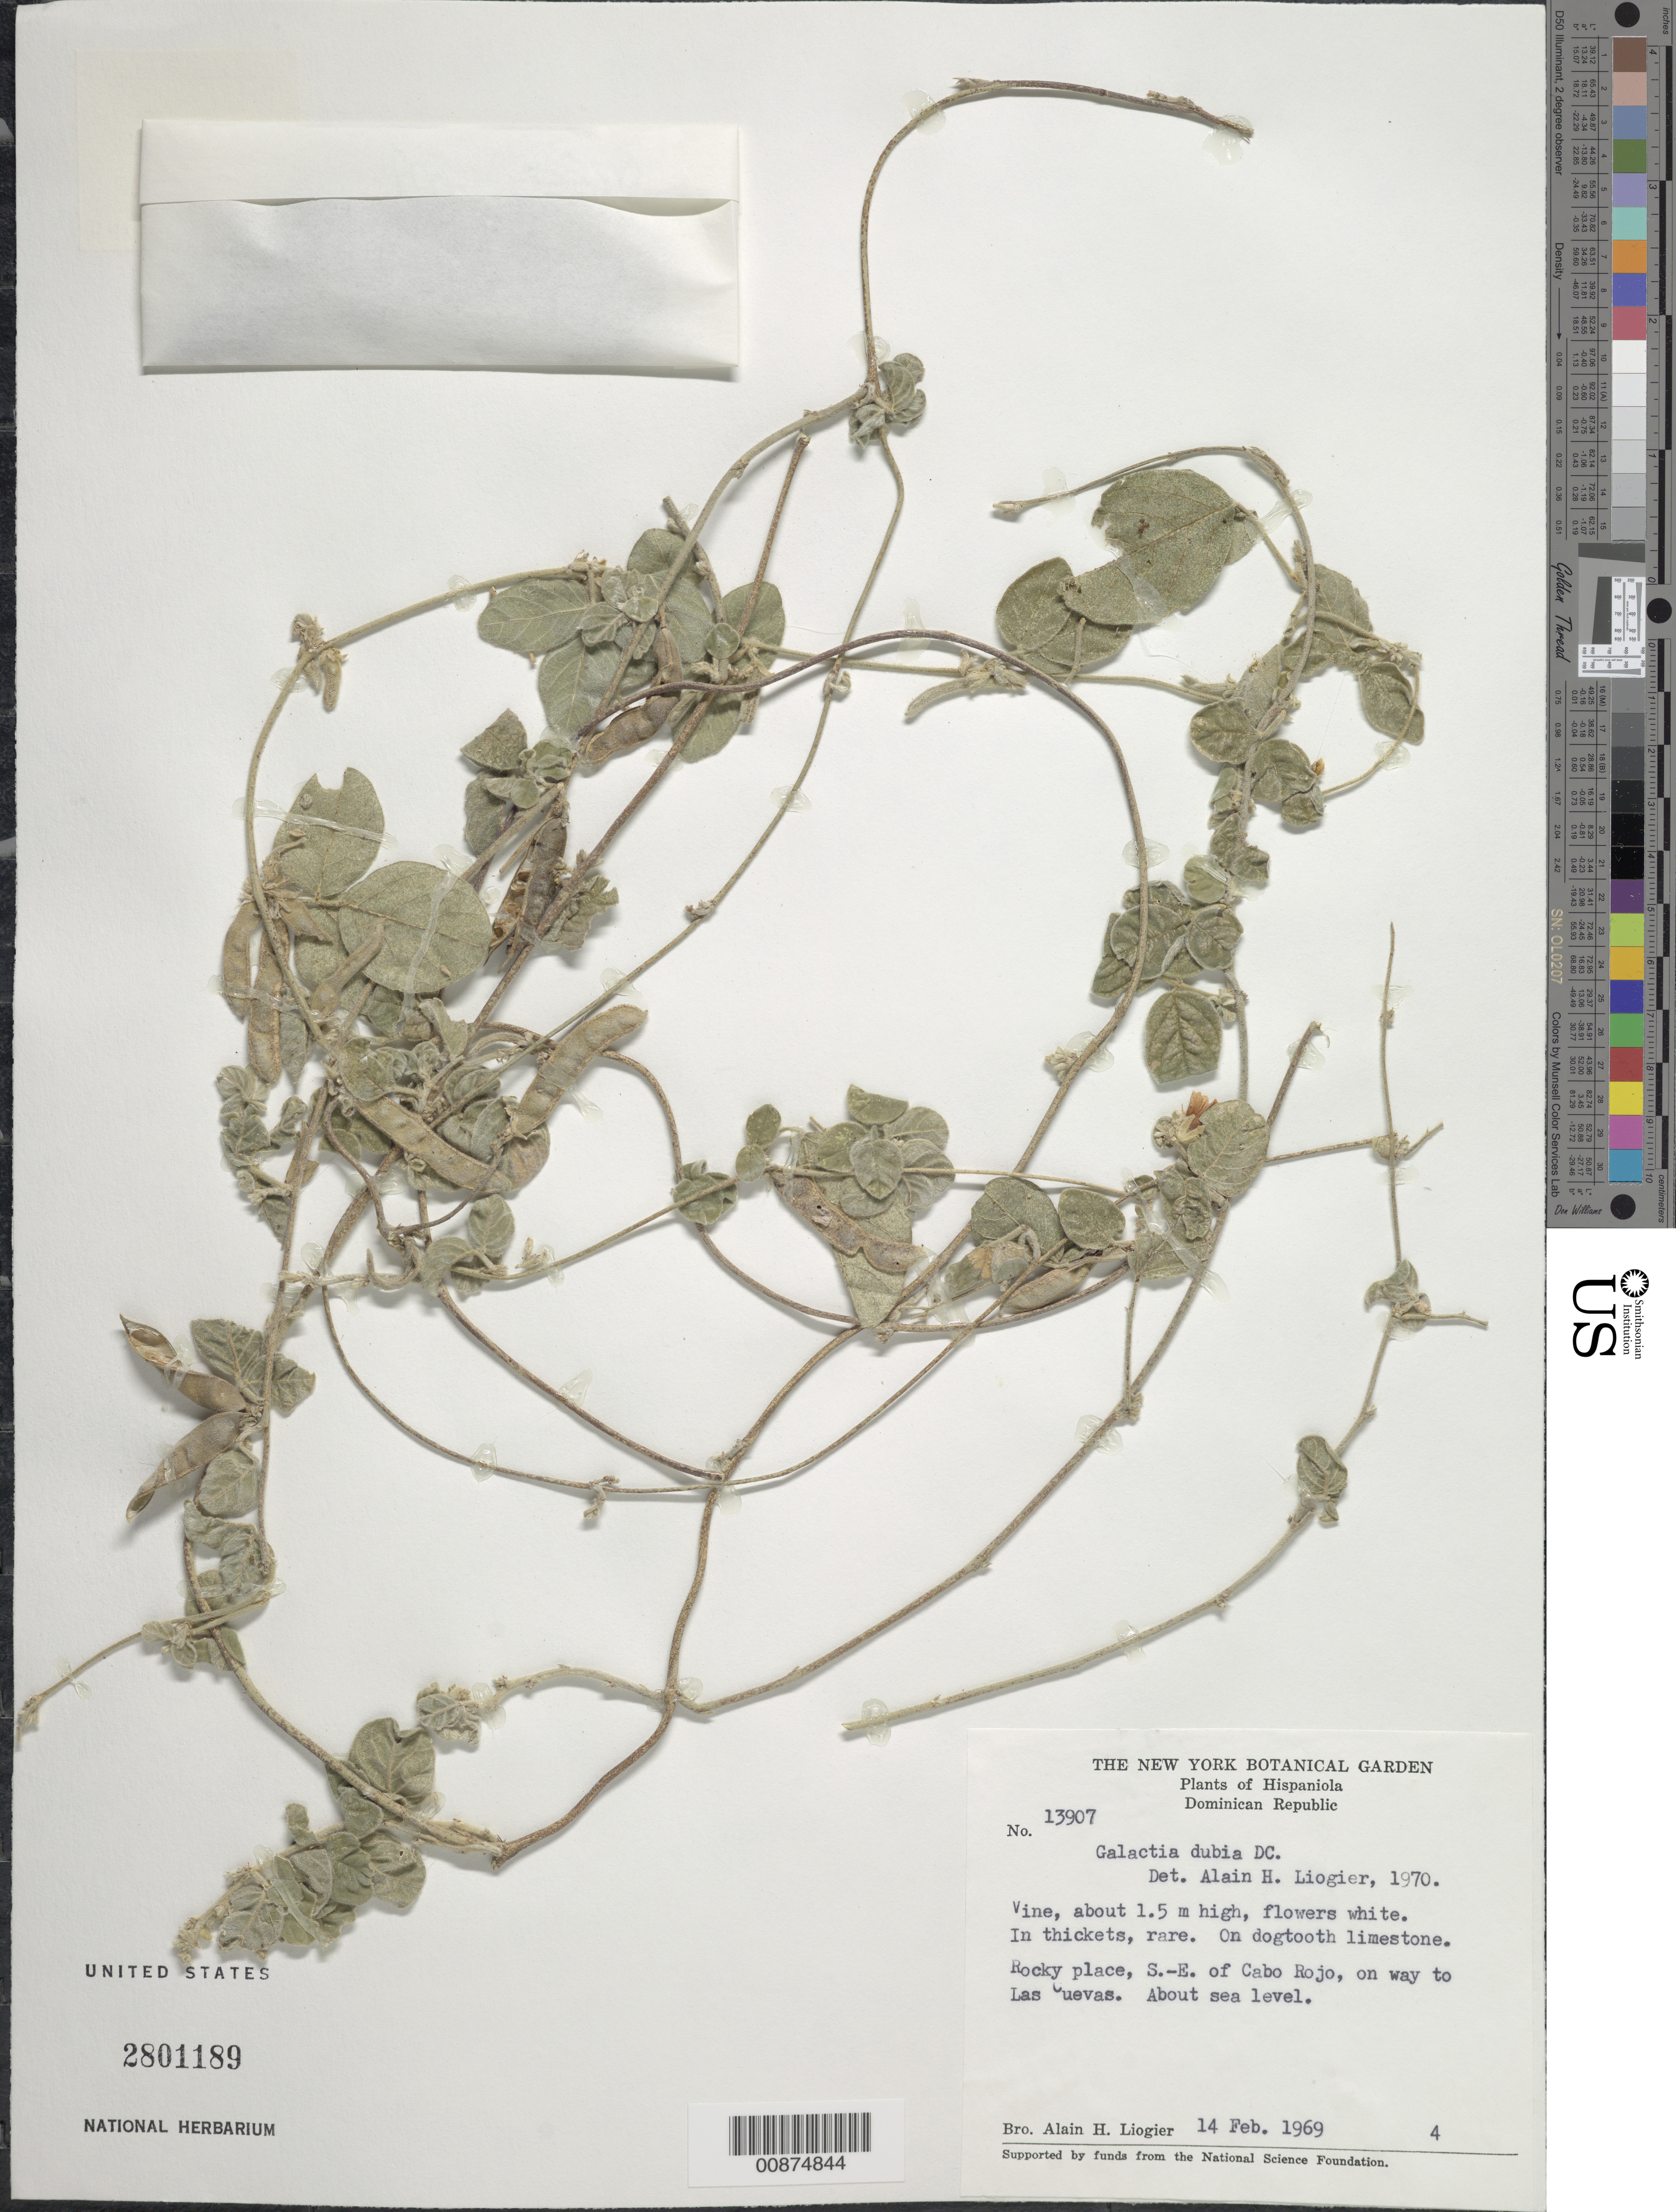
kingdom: Plantae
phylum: Tracheophyta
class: Magnoliopsida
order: Fabales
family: Fabaceae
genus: Galactia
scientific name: Galactia dubia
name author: DC.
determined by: Liogier, Alain H.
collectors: A. H. Liogier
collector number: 13907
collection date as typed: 14 Feb 1969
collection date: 1969-02-14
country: Dominican Republic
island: Hispaniola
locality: SE of Cabo Rojo, on way to Las cuevas.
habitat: In thickets. Rocky place; on dogtooth limestone.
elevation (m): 0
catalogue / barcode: US 2801189